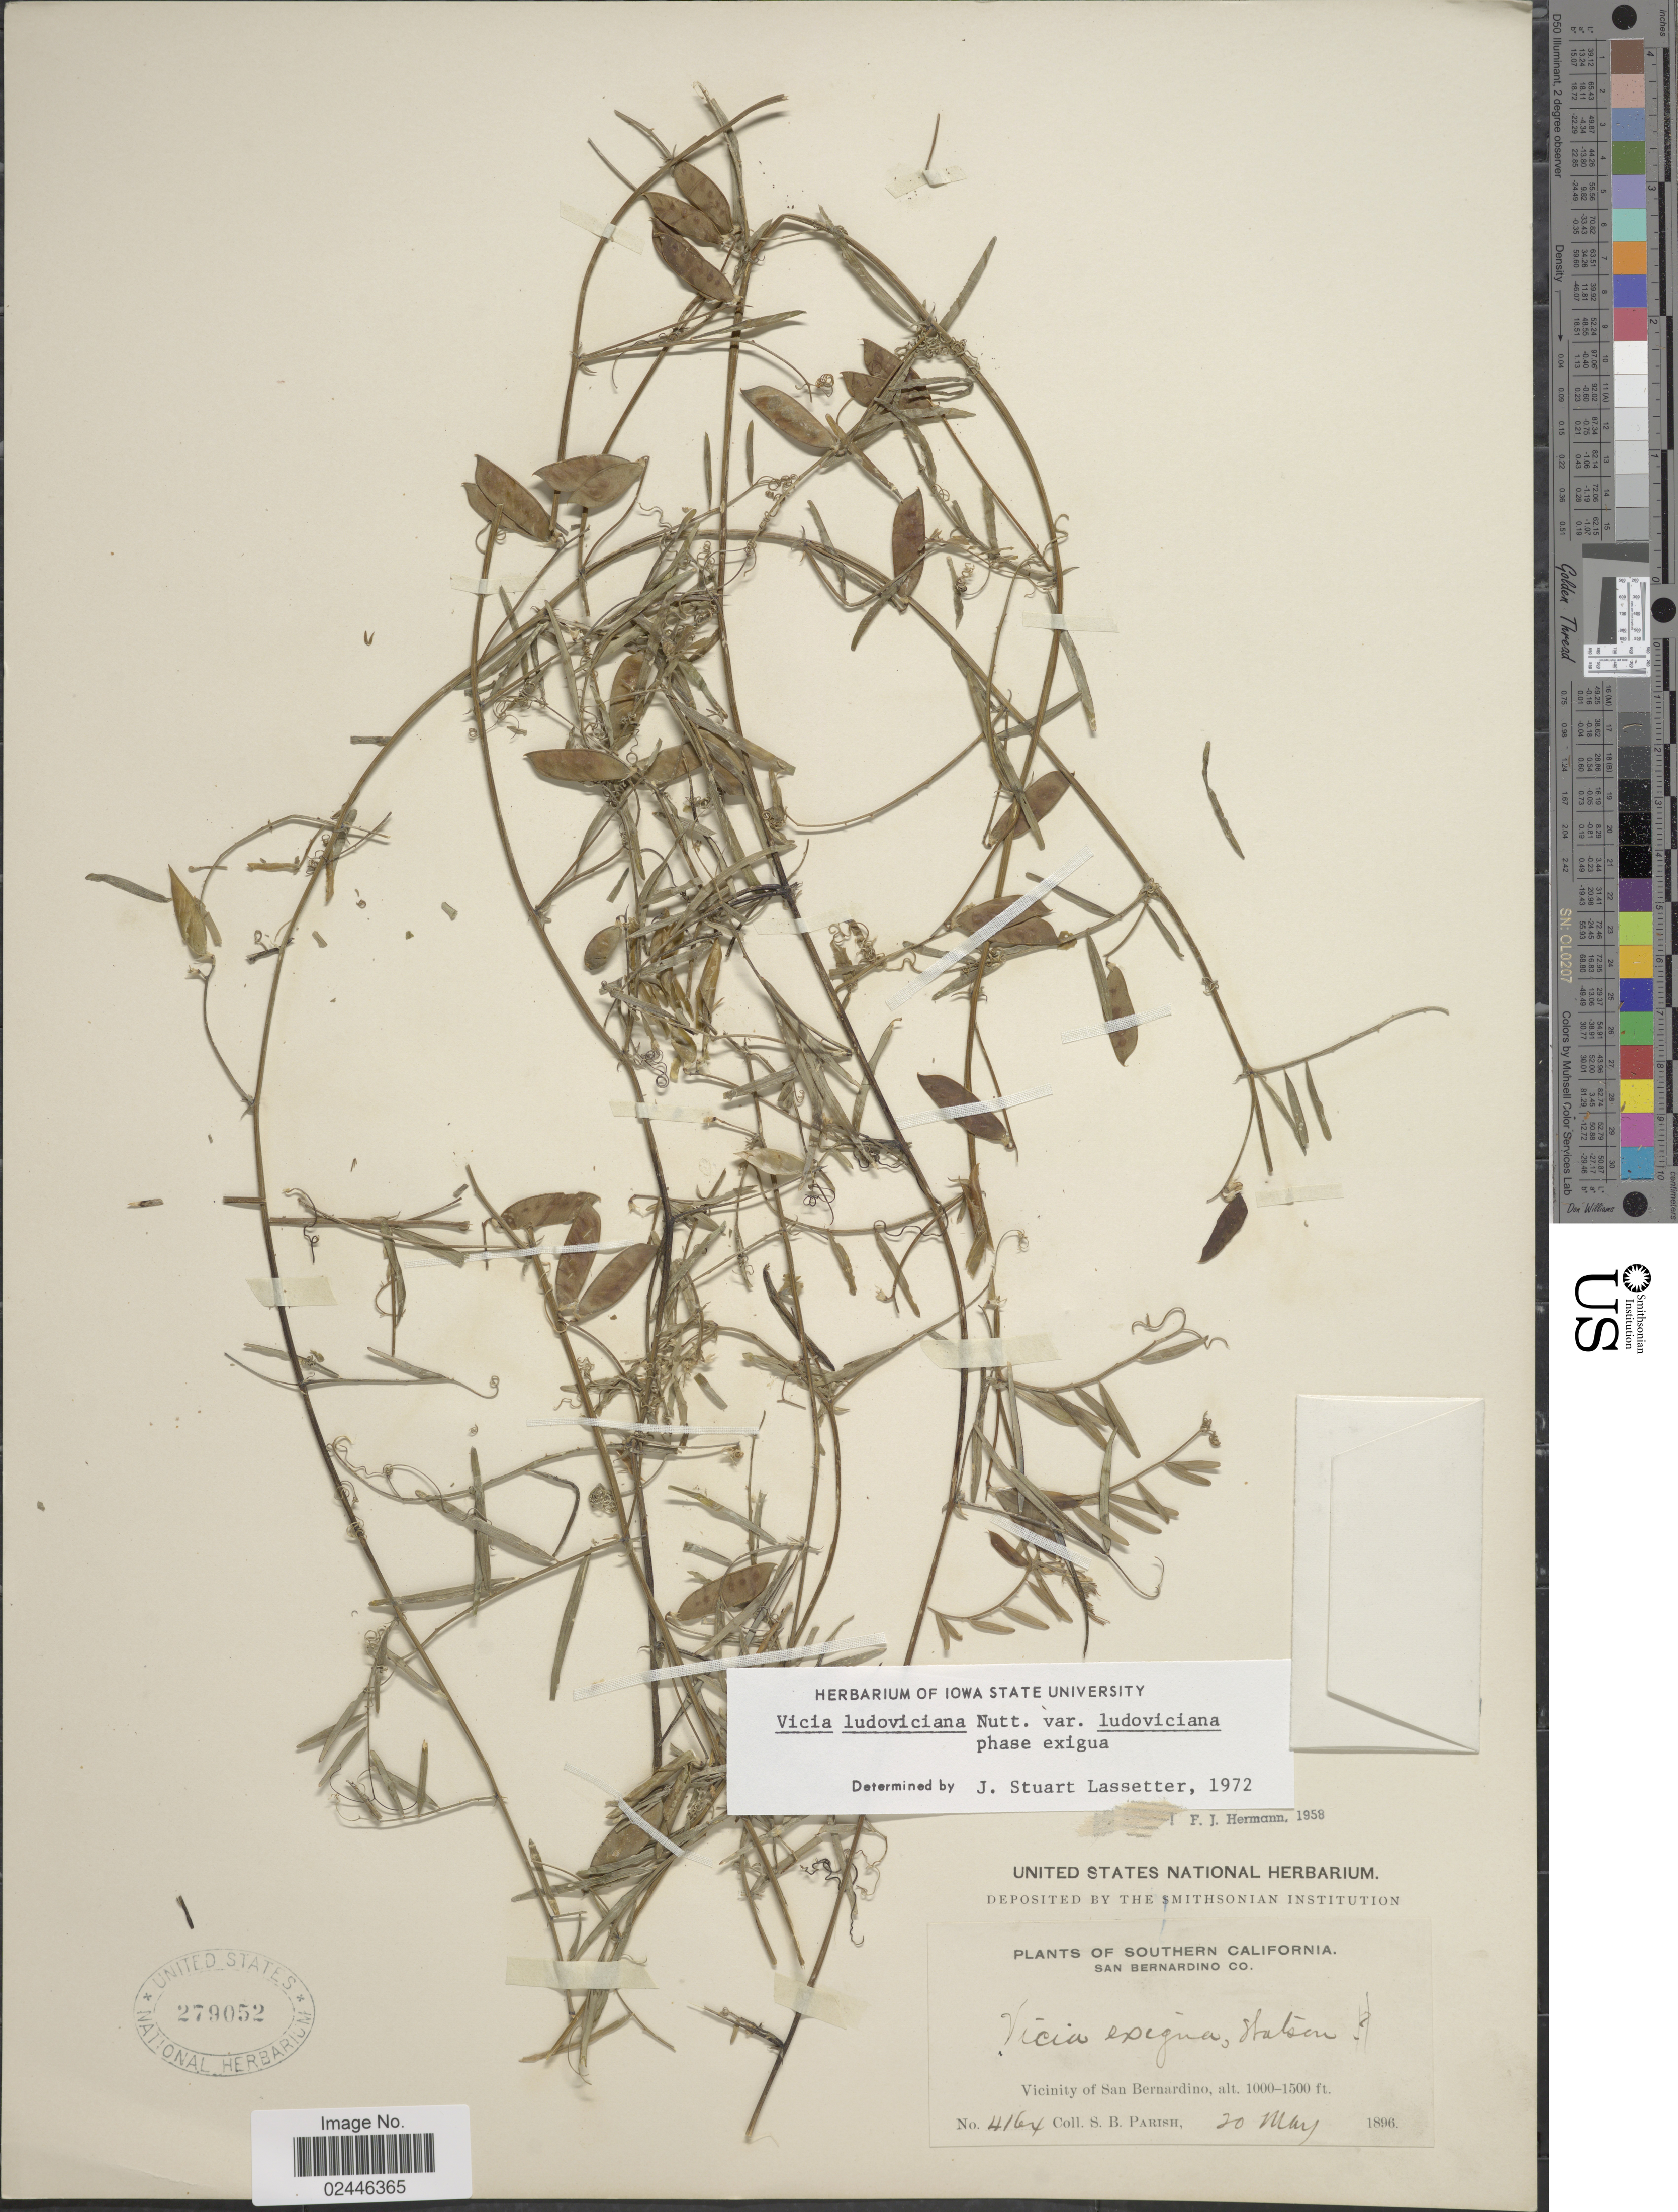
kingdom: Plantae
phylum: Tracheophyta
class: Magnoliopsida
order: Fabales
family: Fabaceae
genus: Vicia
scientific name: Vicia ludoviciana var. ludoviciana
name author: Nutt. ex Torr. & A. Gray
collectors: S. B. Parish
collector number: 4164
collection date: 1896-05-20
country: United States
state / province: California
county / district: San Bernardino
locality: Southern California, San Bernardino Co, Vicinity of San Bernardino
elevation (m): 305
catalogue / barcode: US 279052